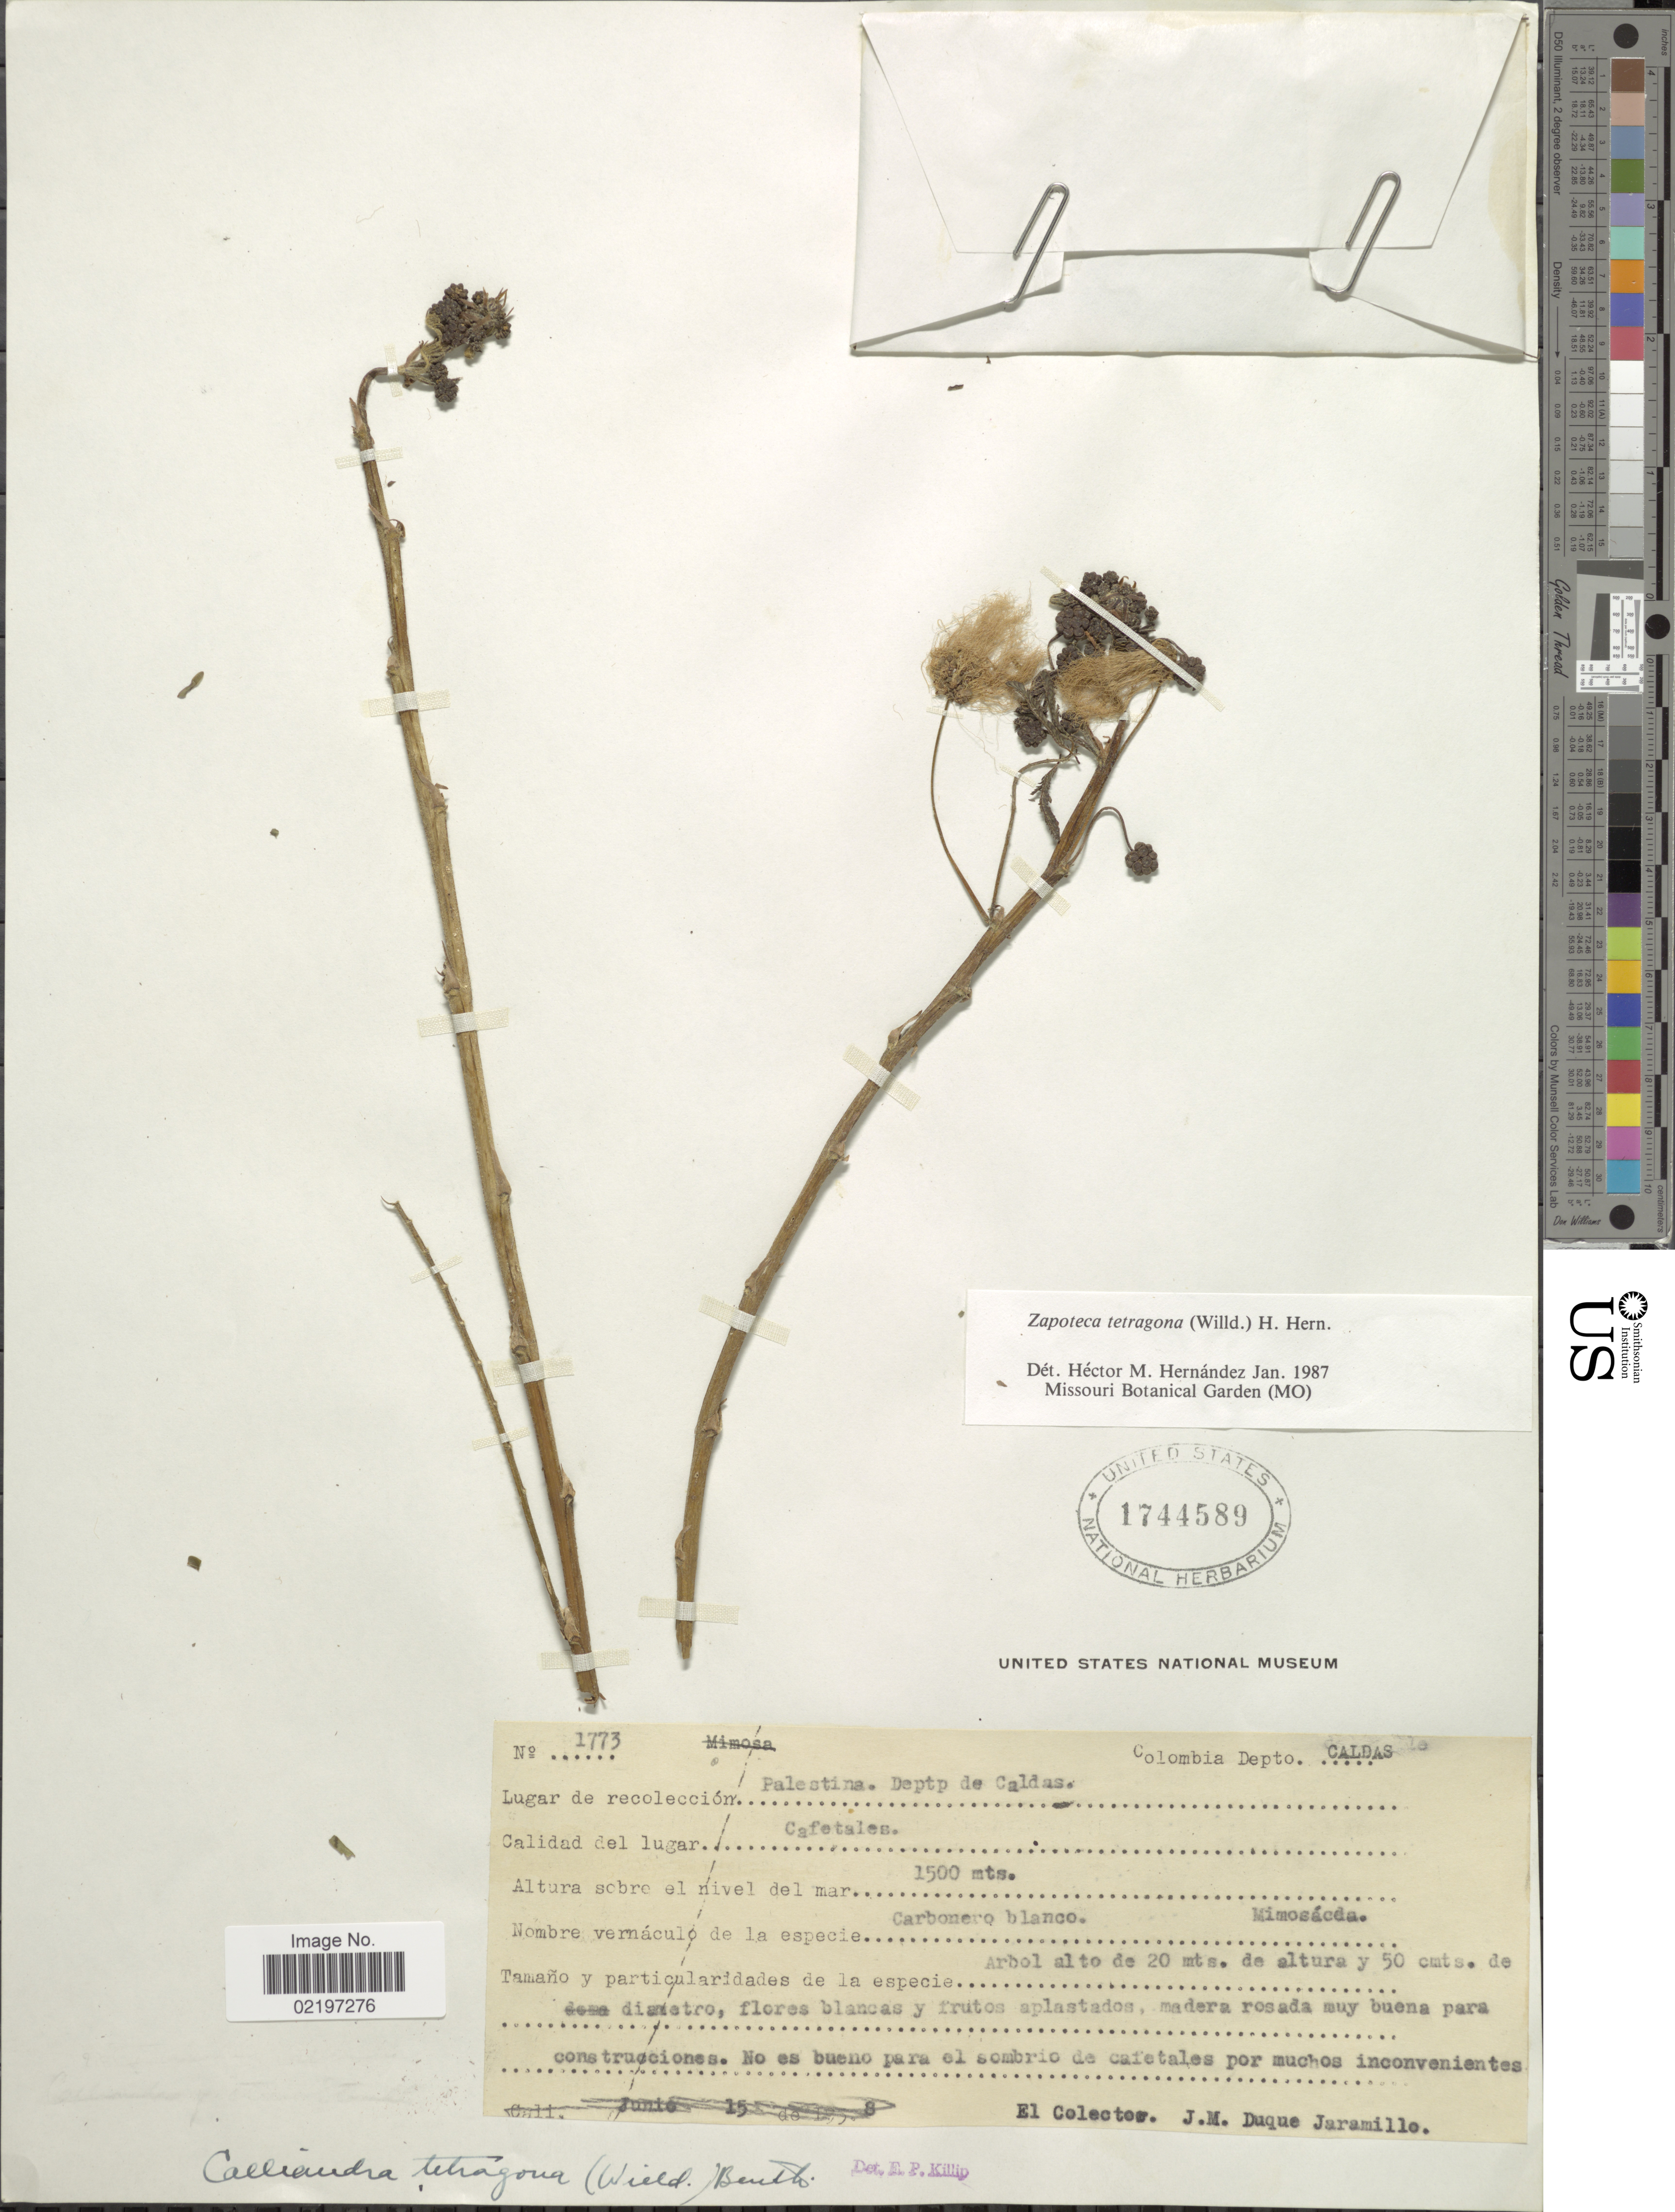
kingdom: Plantae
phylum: Tracheophyta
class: Magnoliopsida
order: Fabales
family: Fabaceae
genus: Zapoteca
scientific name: Zapoteca tetragona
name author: (Willd.) H.M. Hern.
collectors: J. M. Duque Jaramillo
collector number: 1773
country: Colombia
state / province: Caldas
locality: Depto. Caldas, Palestina, Depto de Caldas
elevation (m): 1500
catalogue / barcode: US 1744589